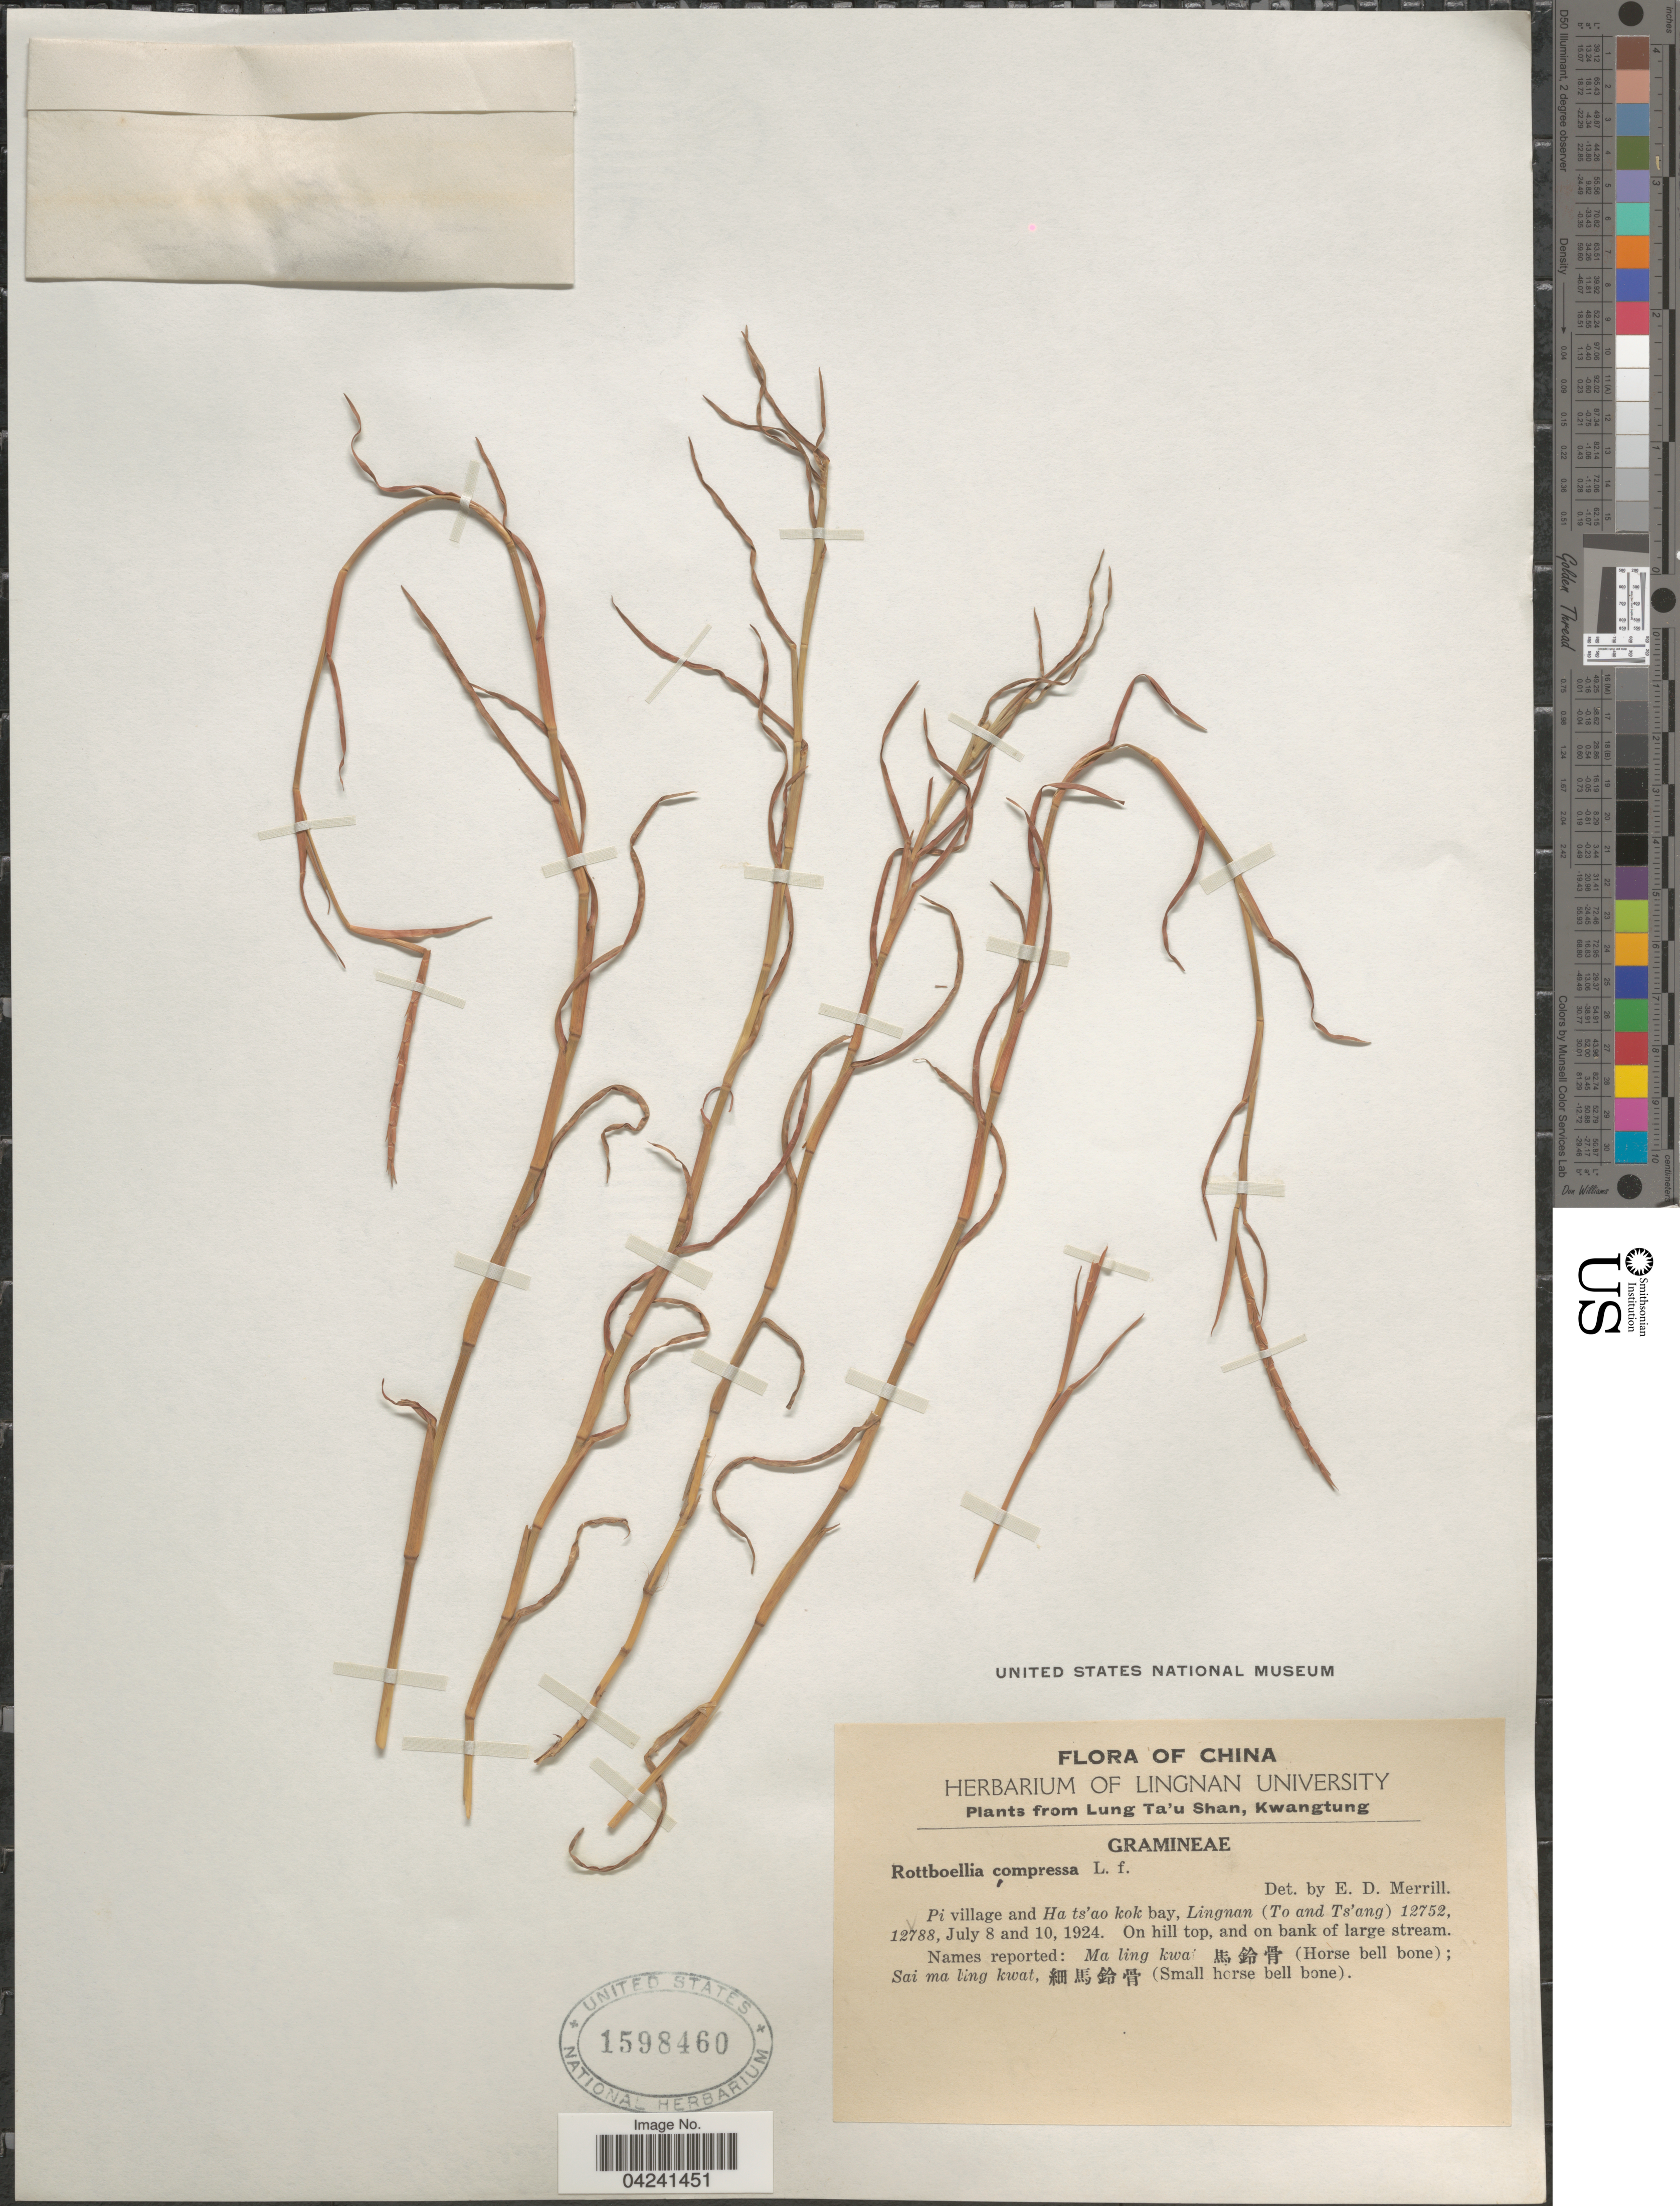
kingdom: Plantae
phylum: Tracheophyta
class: Liliopsida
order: Poales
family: Poaceae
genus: Hemarthria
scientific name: Hemarthria compressa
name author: (L.) R. Br.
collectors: Lingnan, -. To & -. T'sang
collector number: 12788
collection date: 1924-07-08/1924-07-10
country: China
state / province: Guangdong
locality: Lung Ta'u Shan, Kwangtung. Pi village and Ha ts'ao kok bay. On hill top.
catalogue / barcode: US 1598460